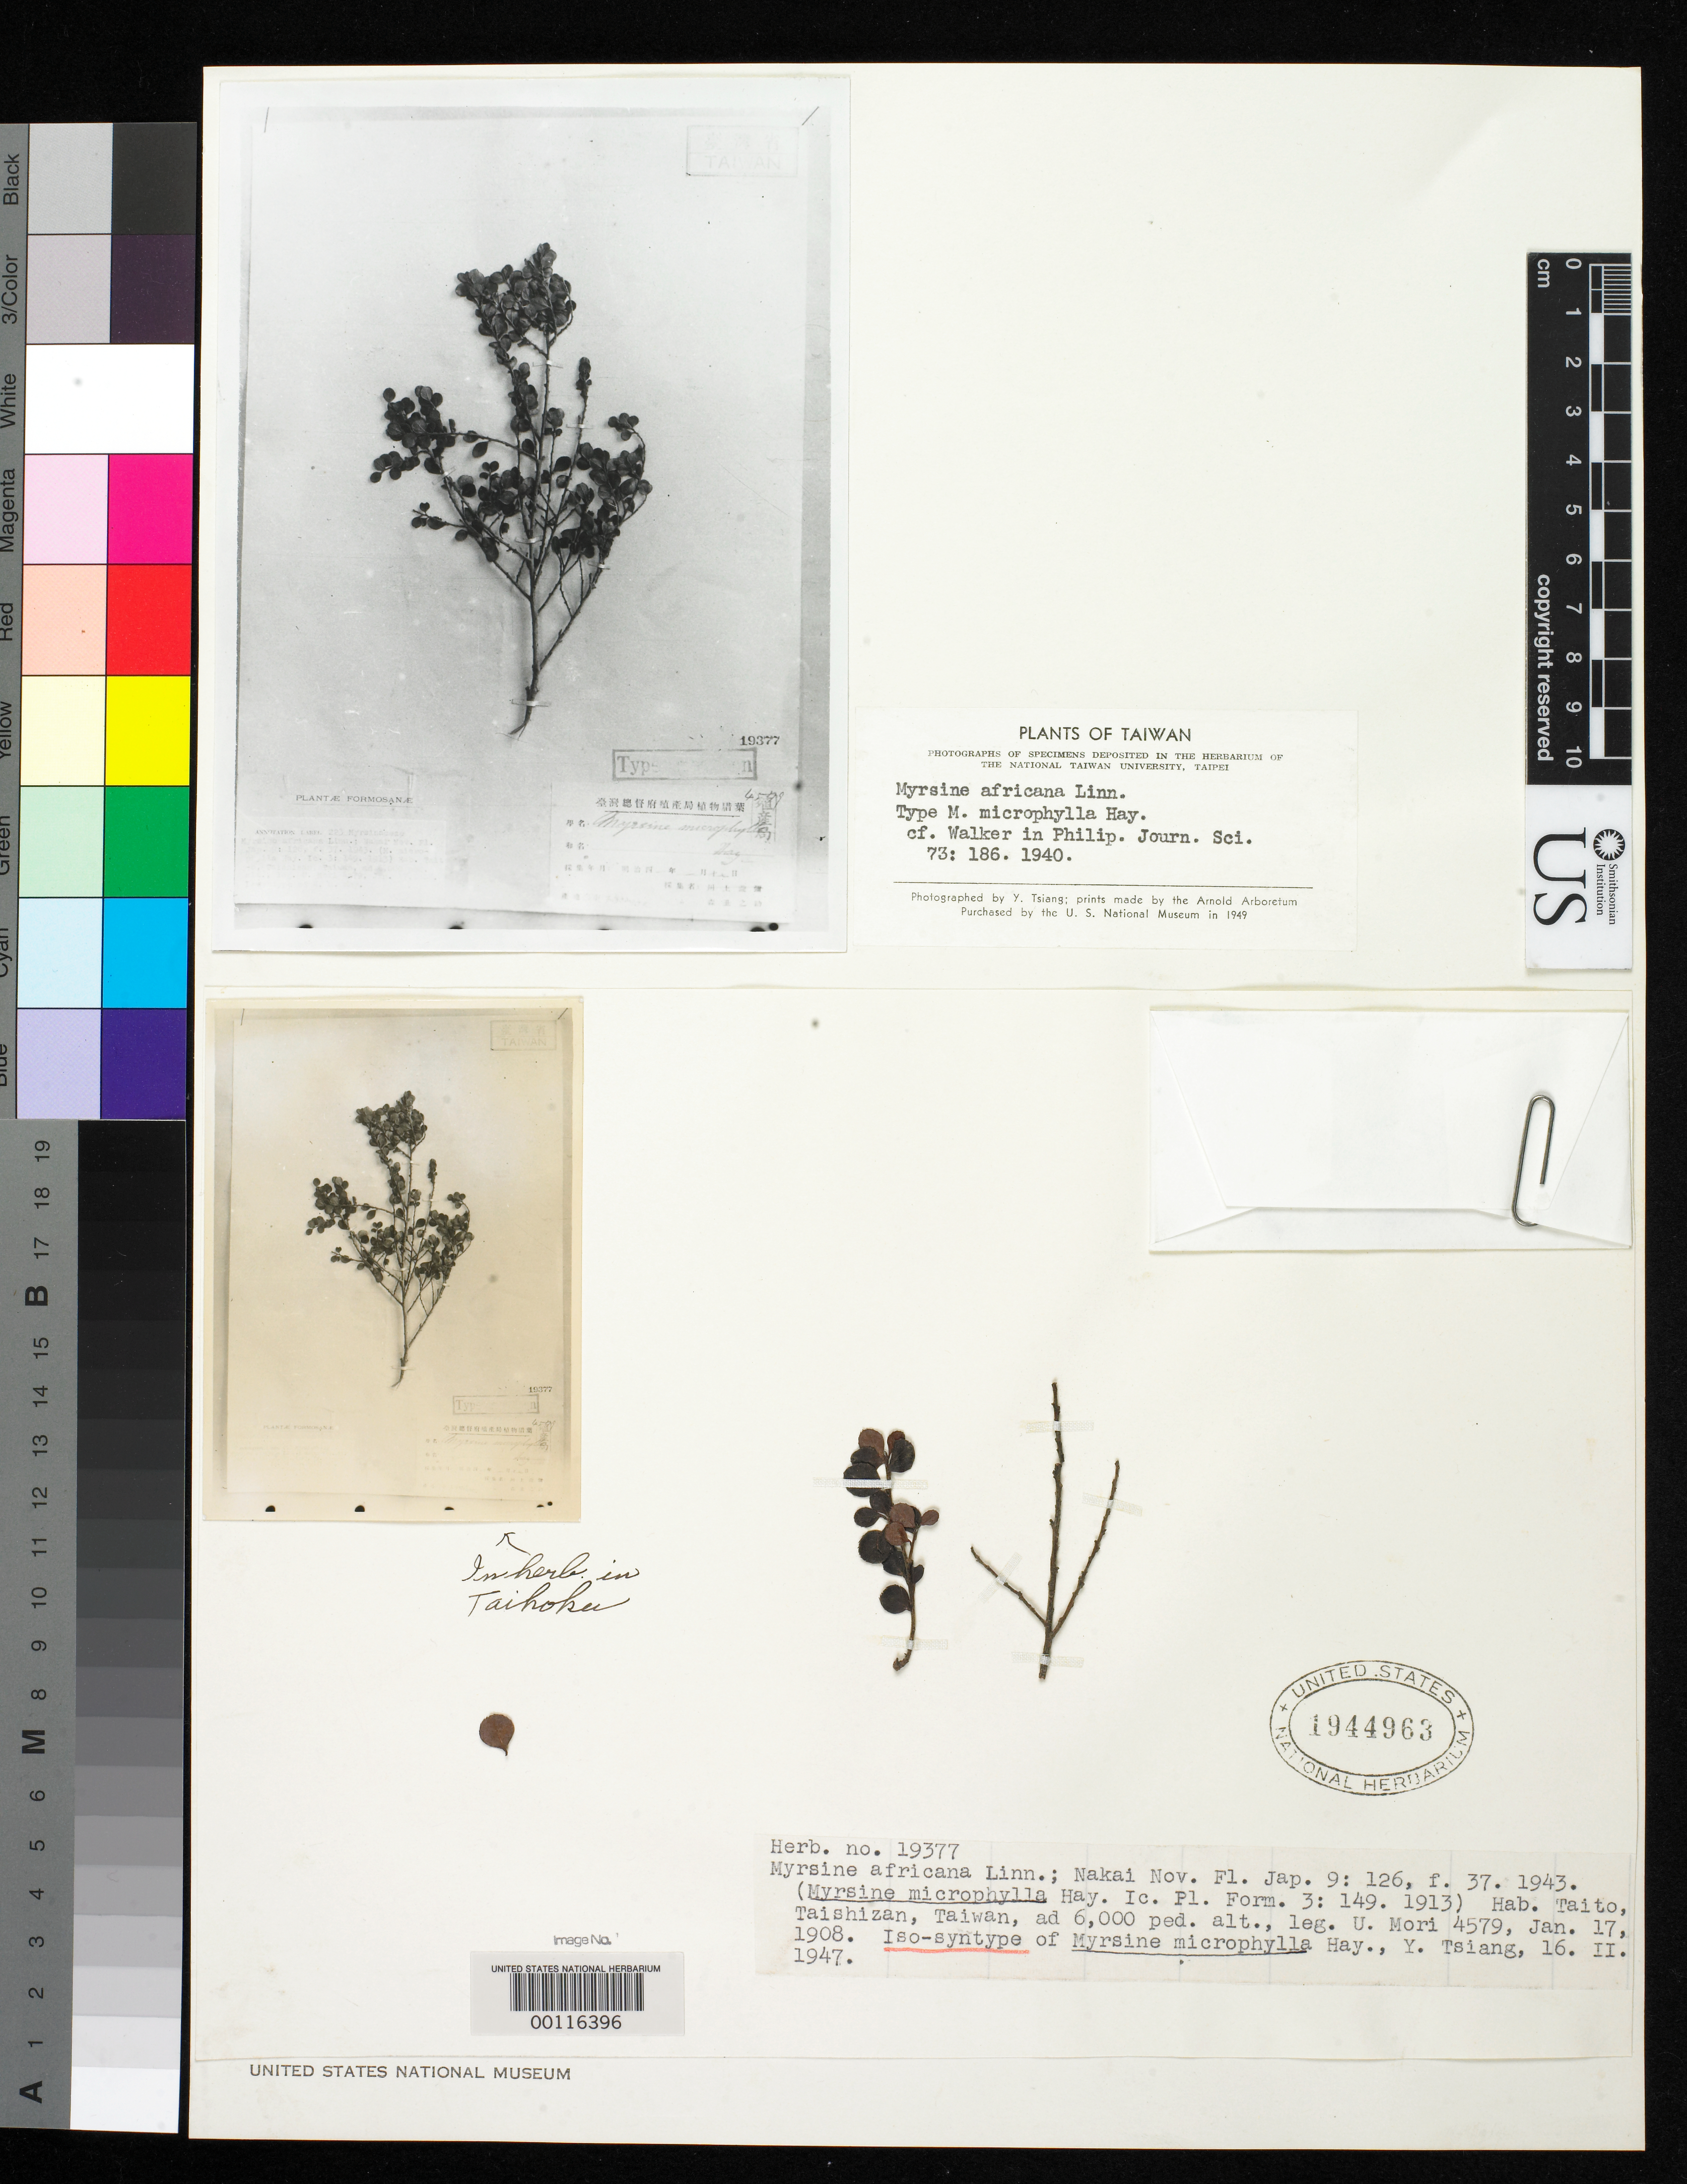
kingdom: Plantae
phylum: Tracheophyta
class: Magnoliopsida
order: Ericales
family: Primulaceae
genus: Myrsine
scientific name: Myrsine microphylla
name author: Hayata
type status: Type Material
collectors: U. Mori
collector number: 4579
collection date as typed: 17 Jan 1908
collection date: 1908-01-17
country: Taiwan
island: Taiwan [Formosa]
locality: Taito, Taishizan.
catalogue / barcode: US 1944963